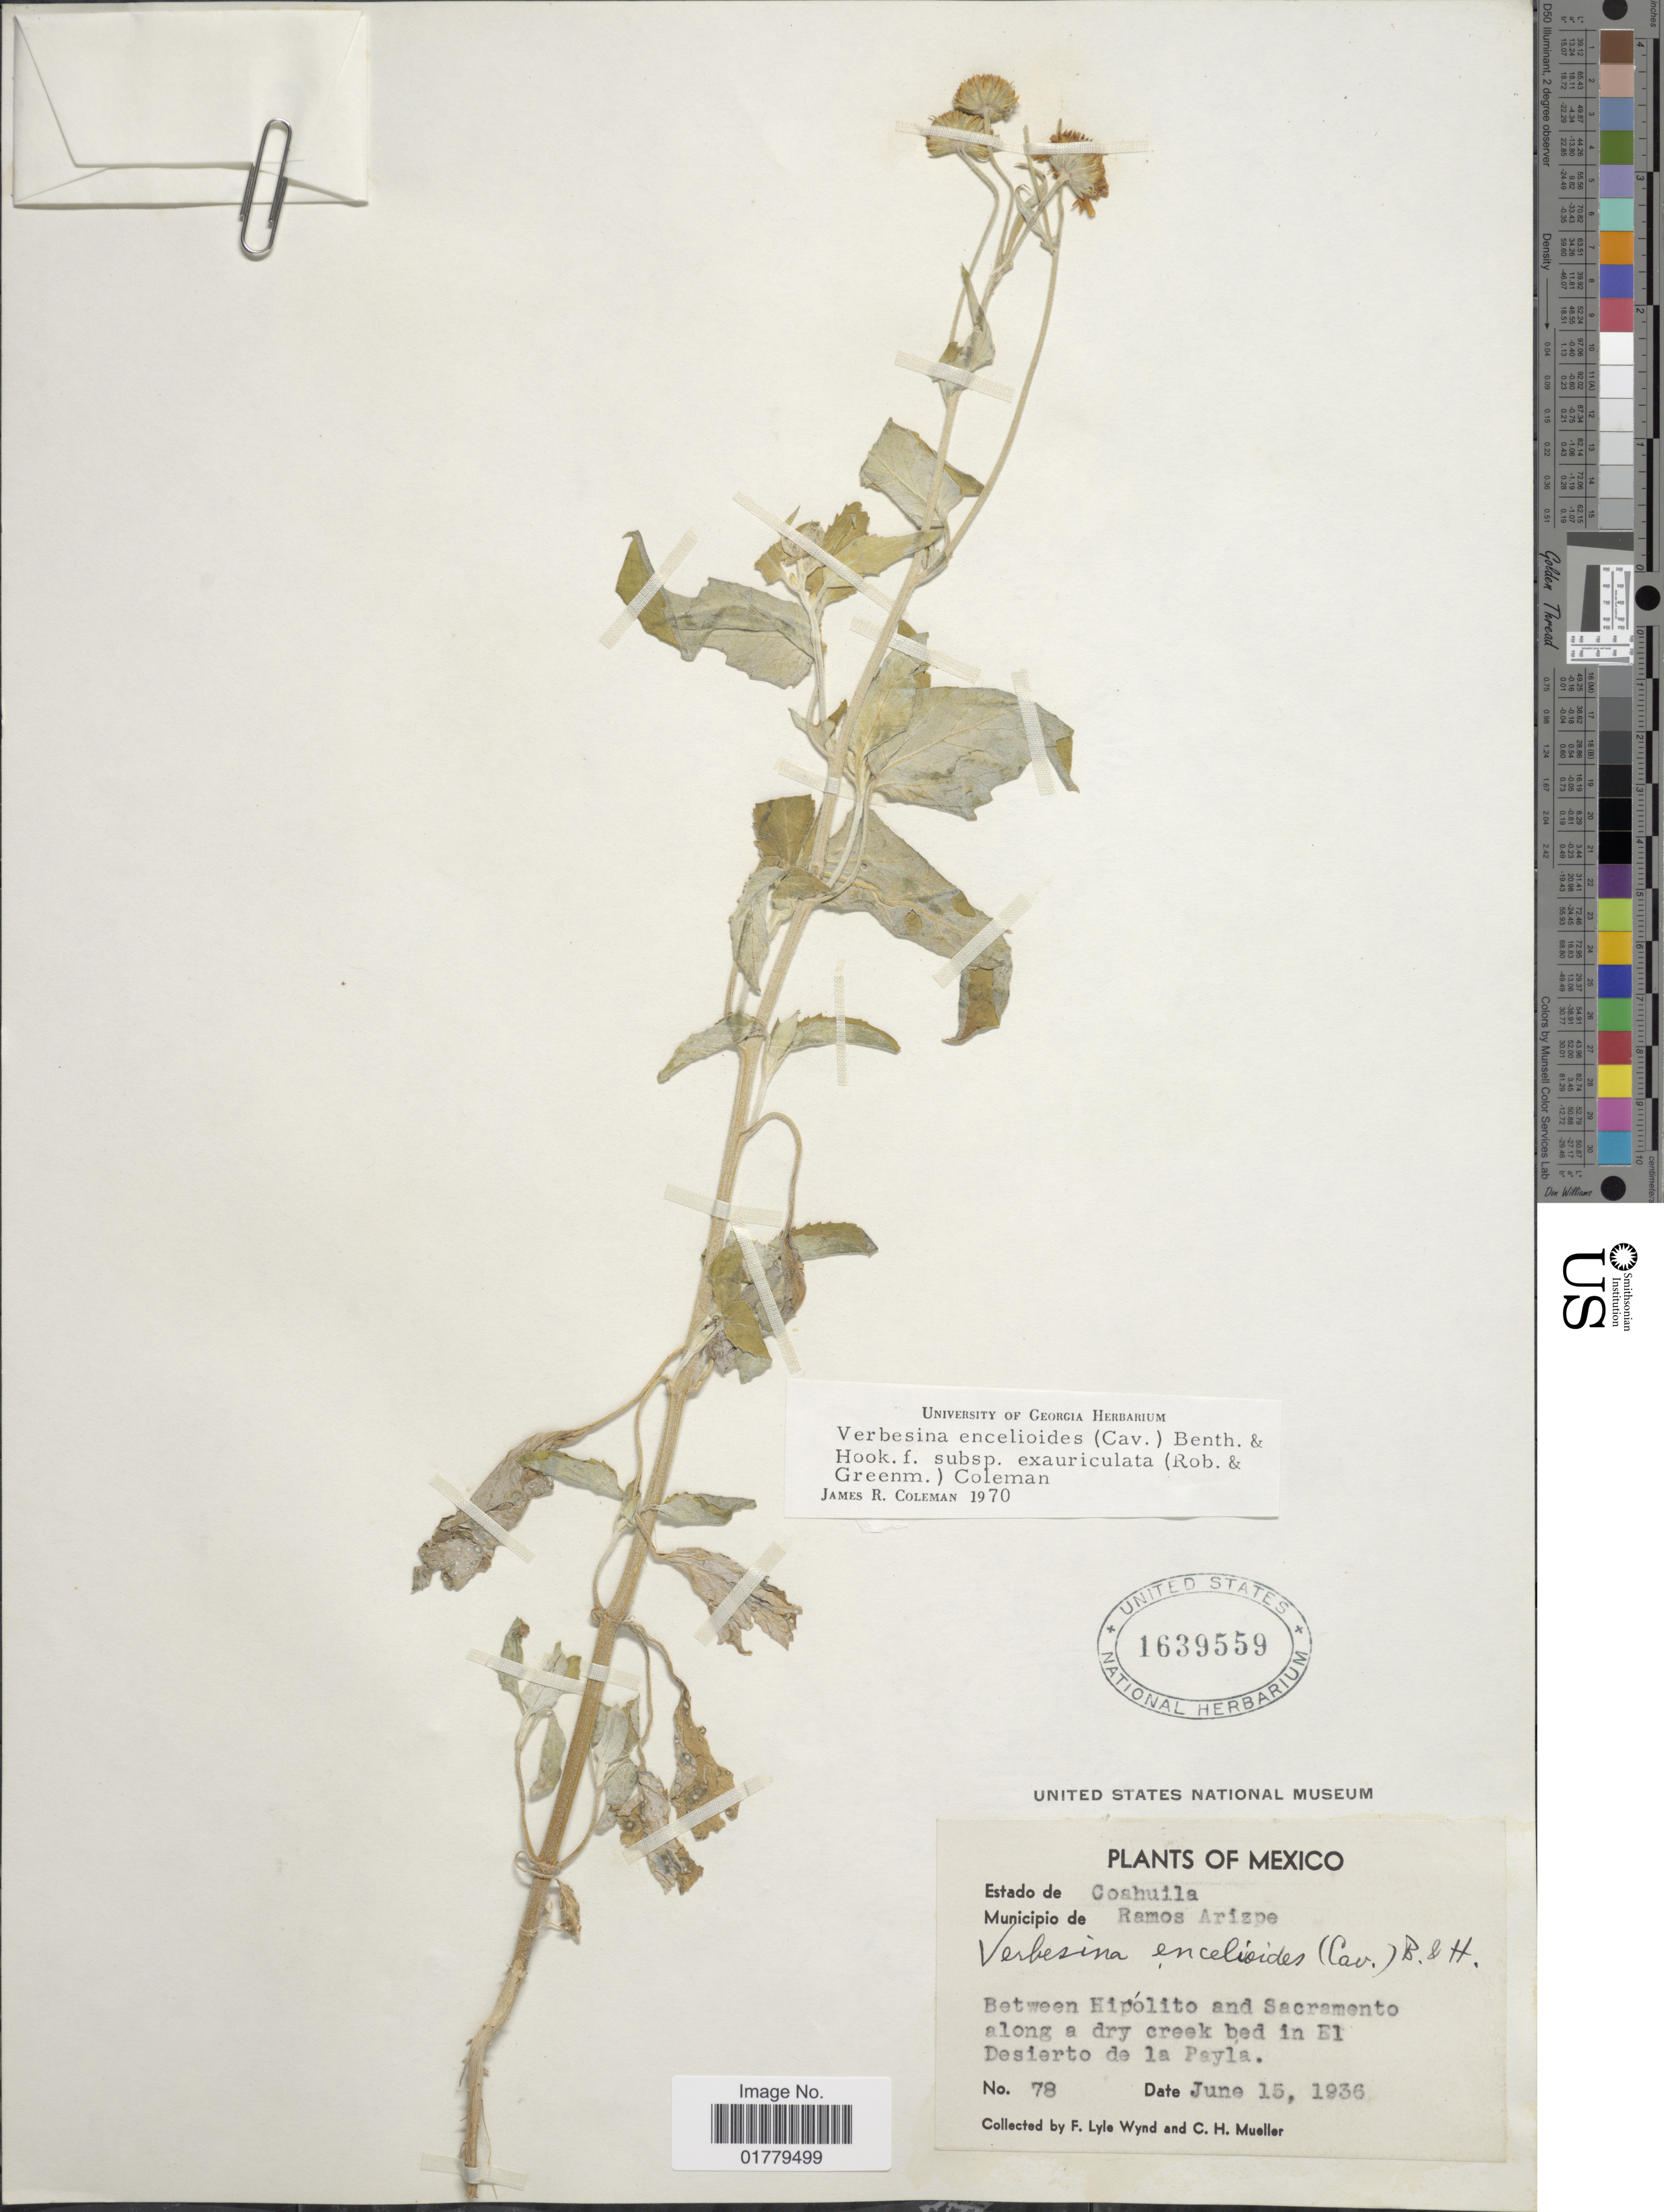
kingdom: Plantae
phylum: Tracheophyta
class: Magnoliopsida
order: Asterales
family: Asteraceae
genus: Verbesina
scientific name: Verbesina encelioides var. cana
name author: (B.L. Rob.) Greenm.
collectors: F. L. Wynd & C. H. Mueller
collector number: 78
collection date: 1936-06-15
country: Mexico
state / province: Coahuila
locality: Estado de Coahuila. Municipio de Ramos Arizpe. Between Hipolito and Sacramento along a dry creek bed in El Desierto de la Payla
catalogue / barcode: US 1639559